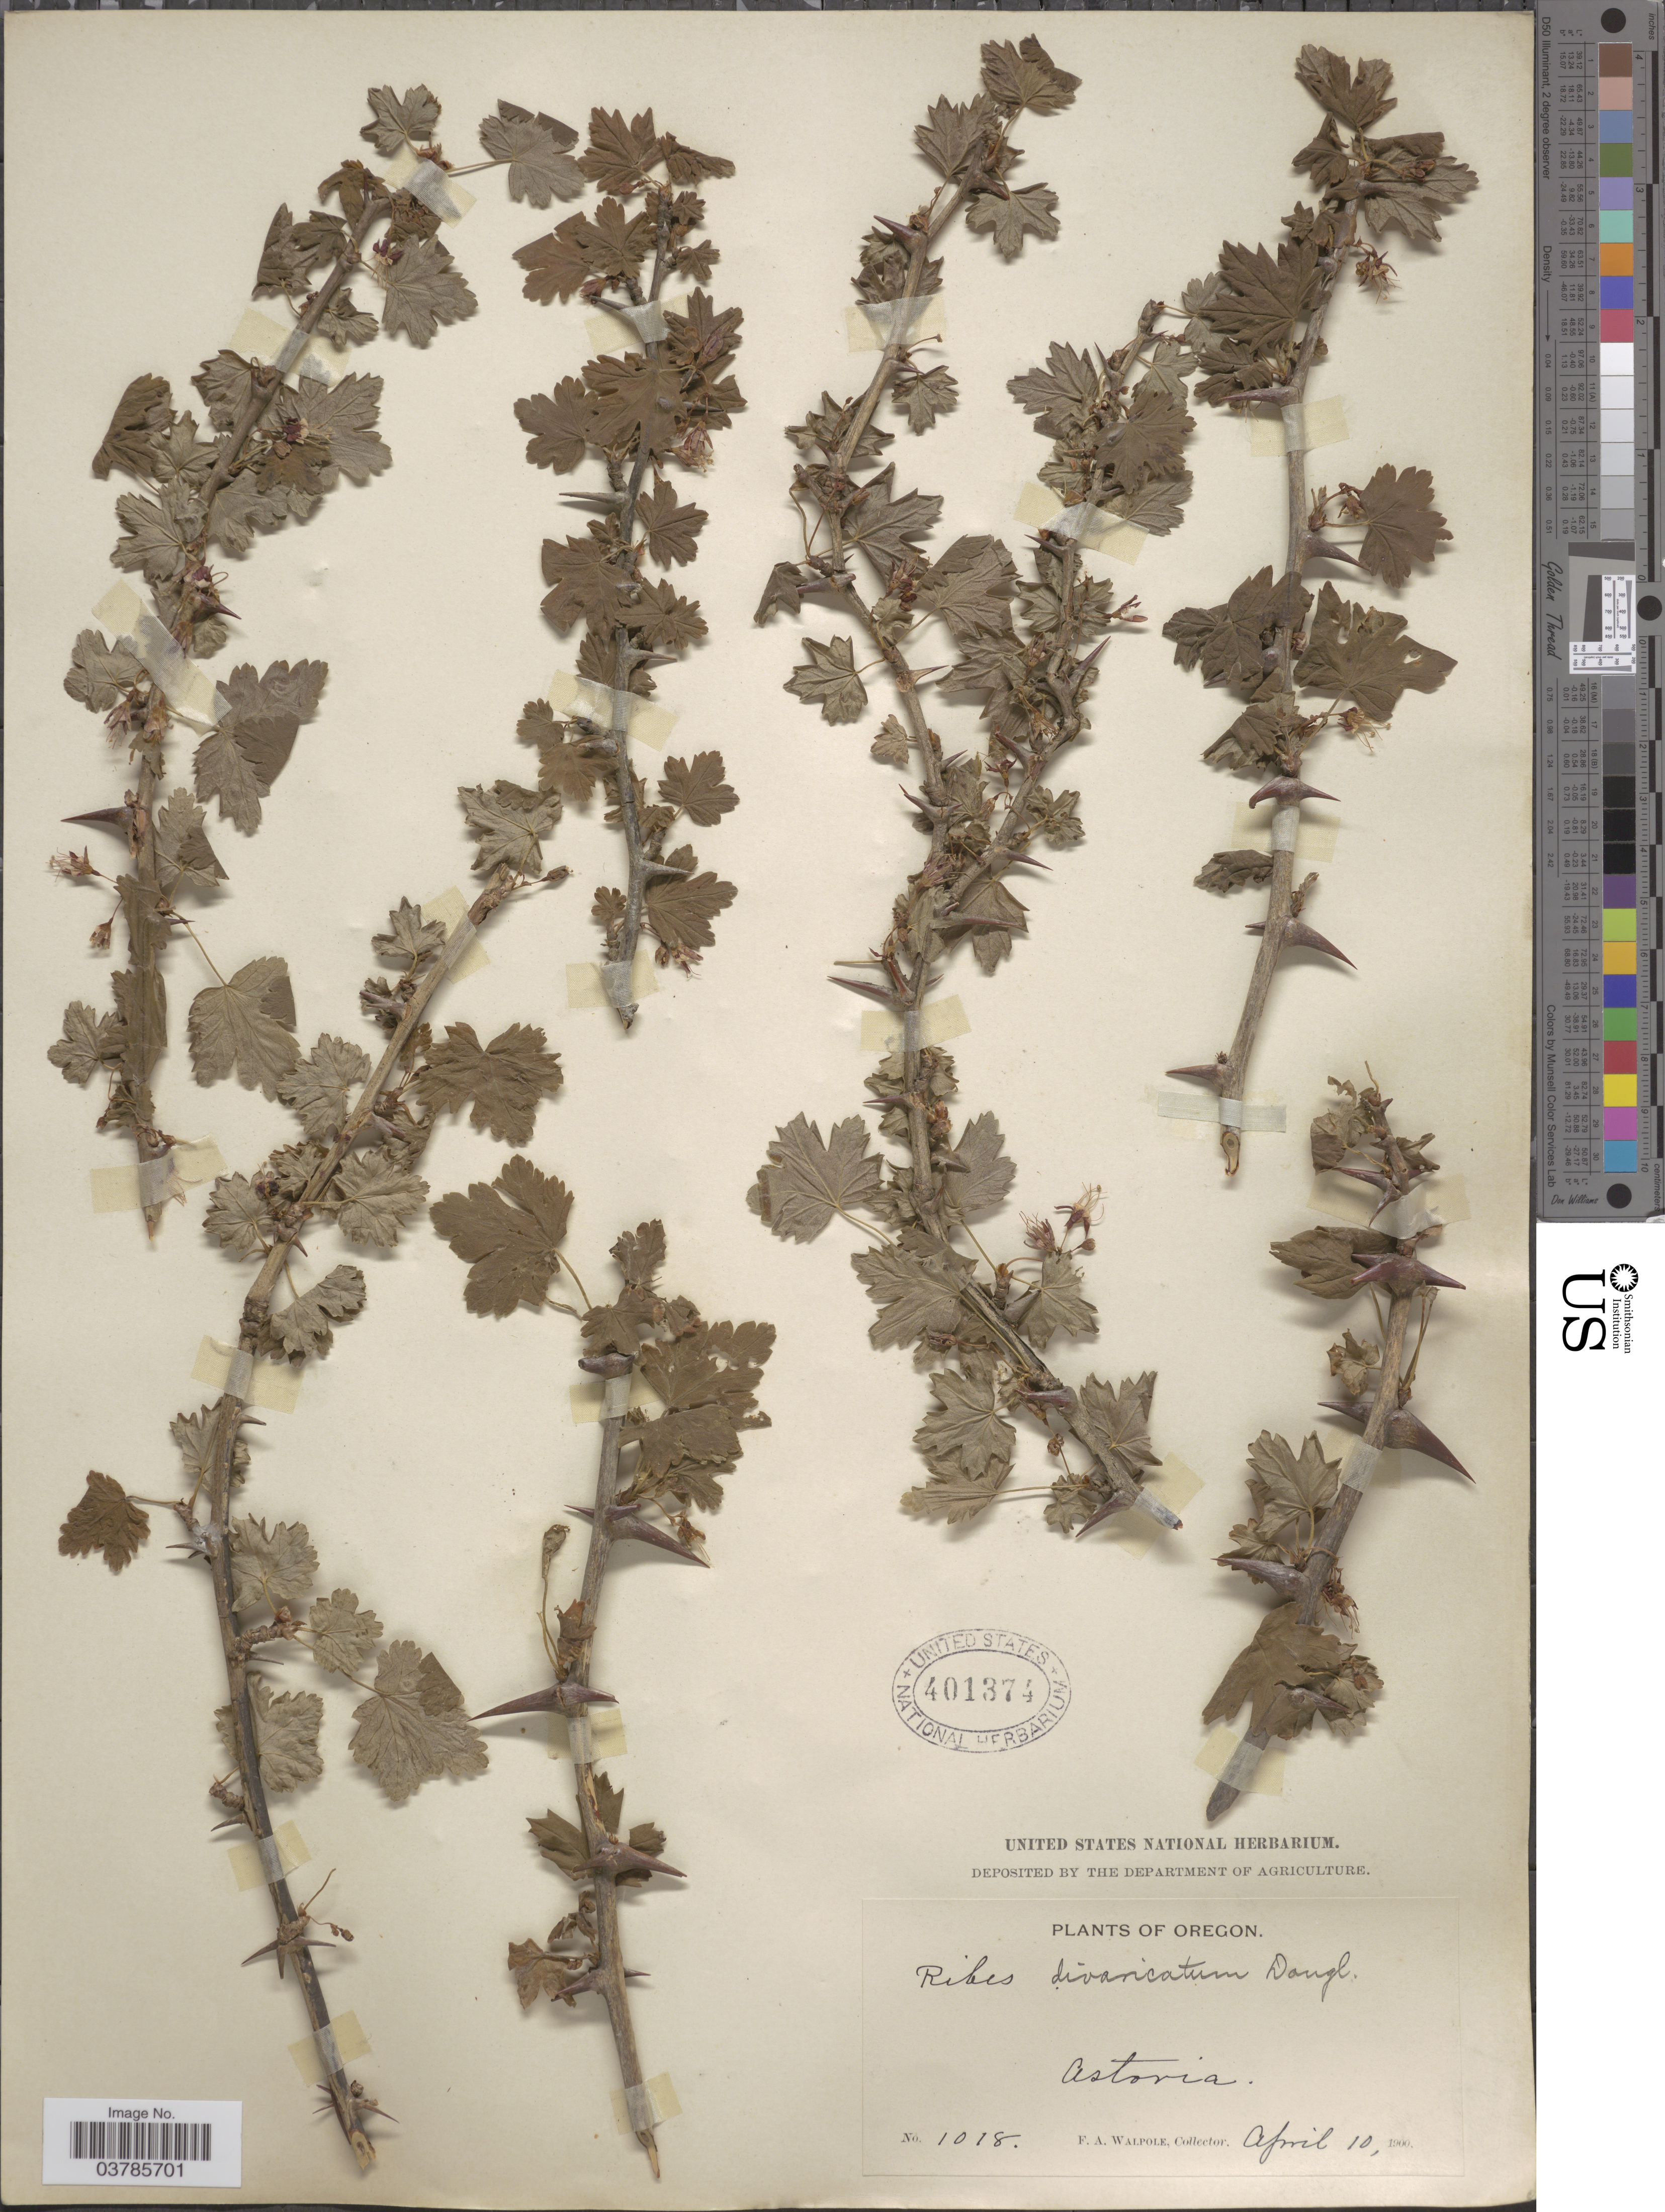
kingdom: Plantae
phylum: Tracheophyta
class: Magnoliopsida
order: Saxifragales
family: Grossulariaceae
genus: Ribes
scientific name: Ribes divaricatum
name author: Douglas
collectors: F. Walpole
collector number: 1018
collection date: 1900-04-10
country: United States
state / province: Oregon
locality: Astoria.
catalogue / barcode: US 401374